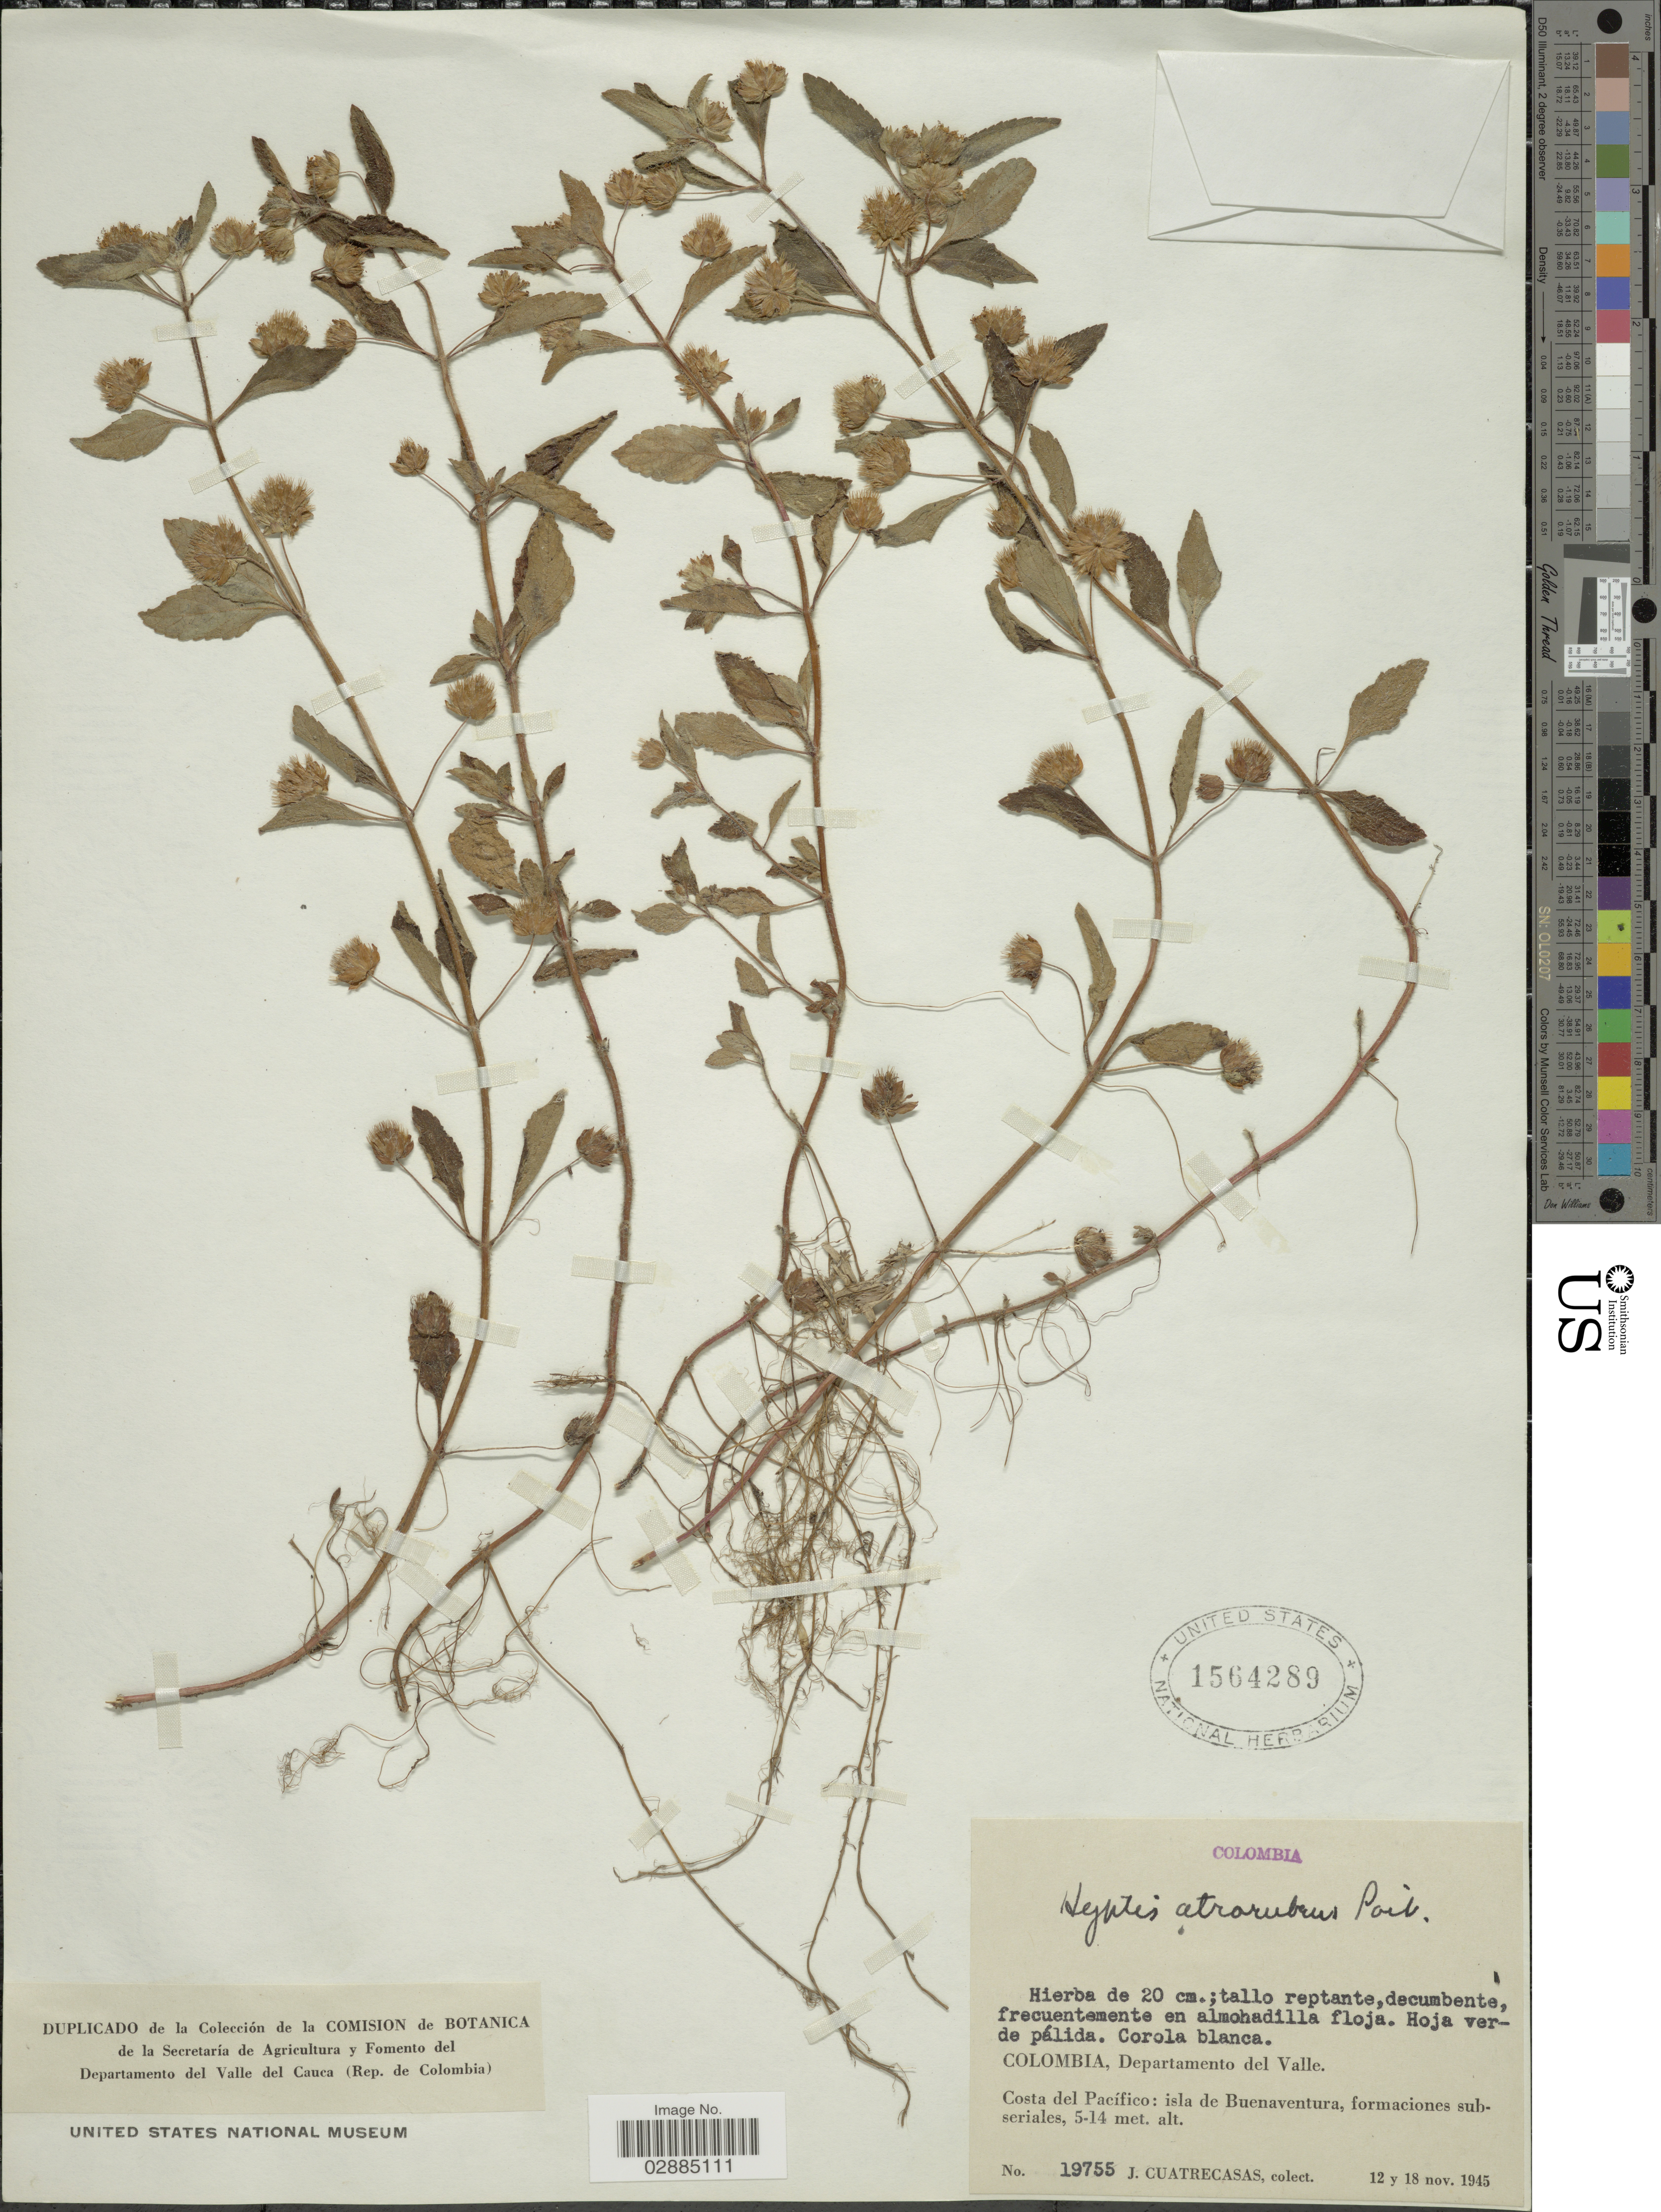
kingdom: Plantae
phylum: Tracheophyta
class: Magnoliopsida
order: Lamiales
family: Lamiaceae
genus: Hyptis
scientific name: Hyptis atrorubens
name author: Poit.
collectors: J. Cuatrecasas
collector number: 19755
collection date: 1945-11-12/1945-11-18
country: Colombia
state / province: Valle del Cauca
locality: Departamento del Valle, Costa del Pacífico, isla de Buenaventura.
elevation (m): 5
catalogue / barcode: US 1564289